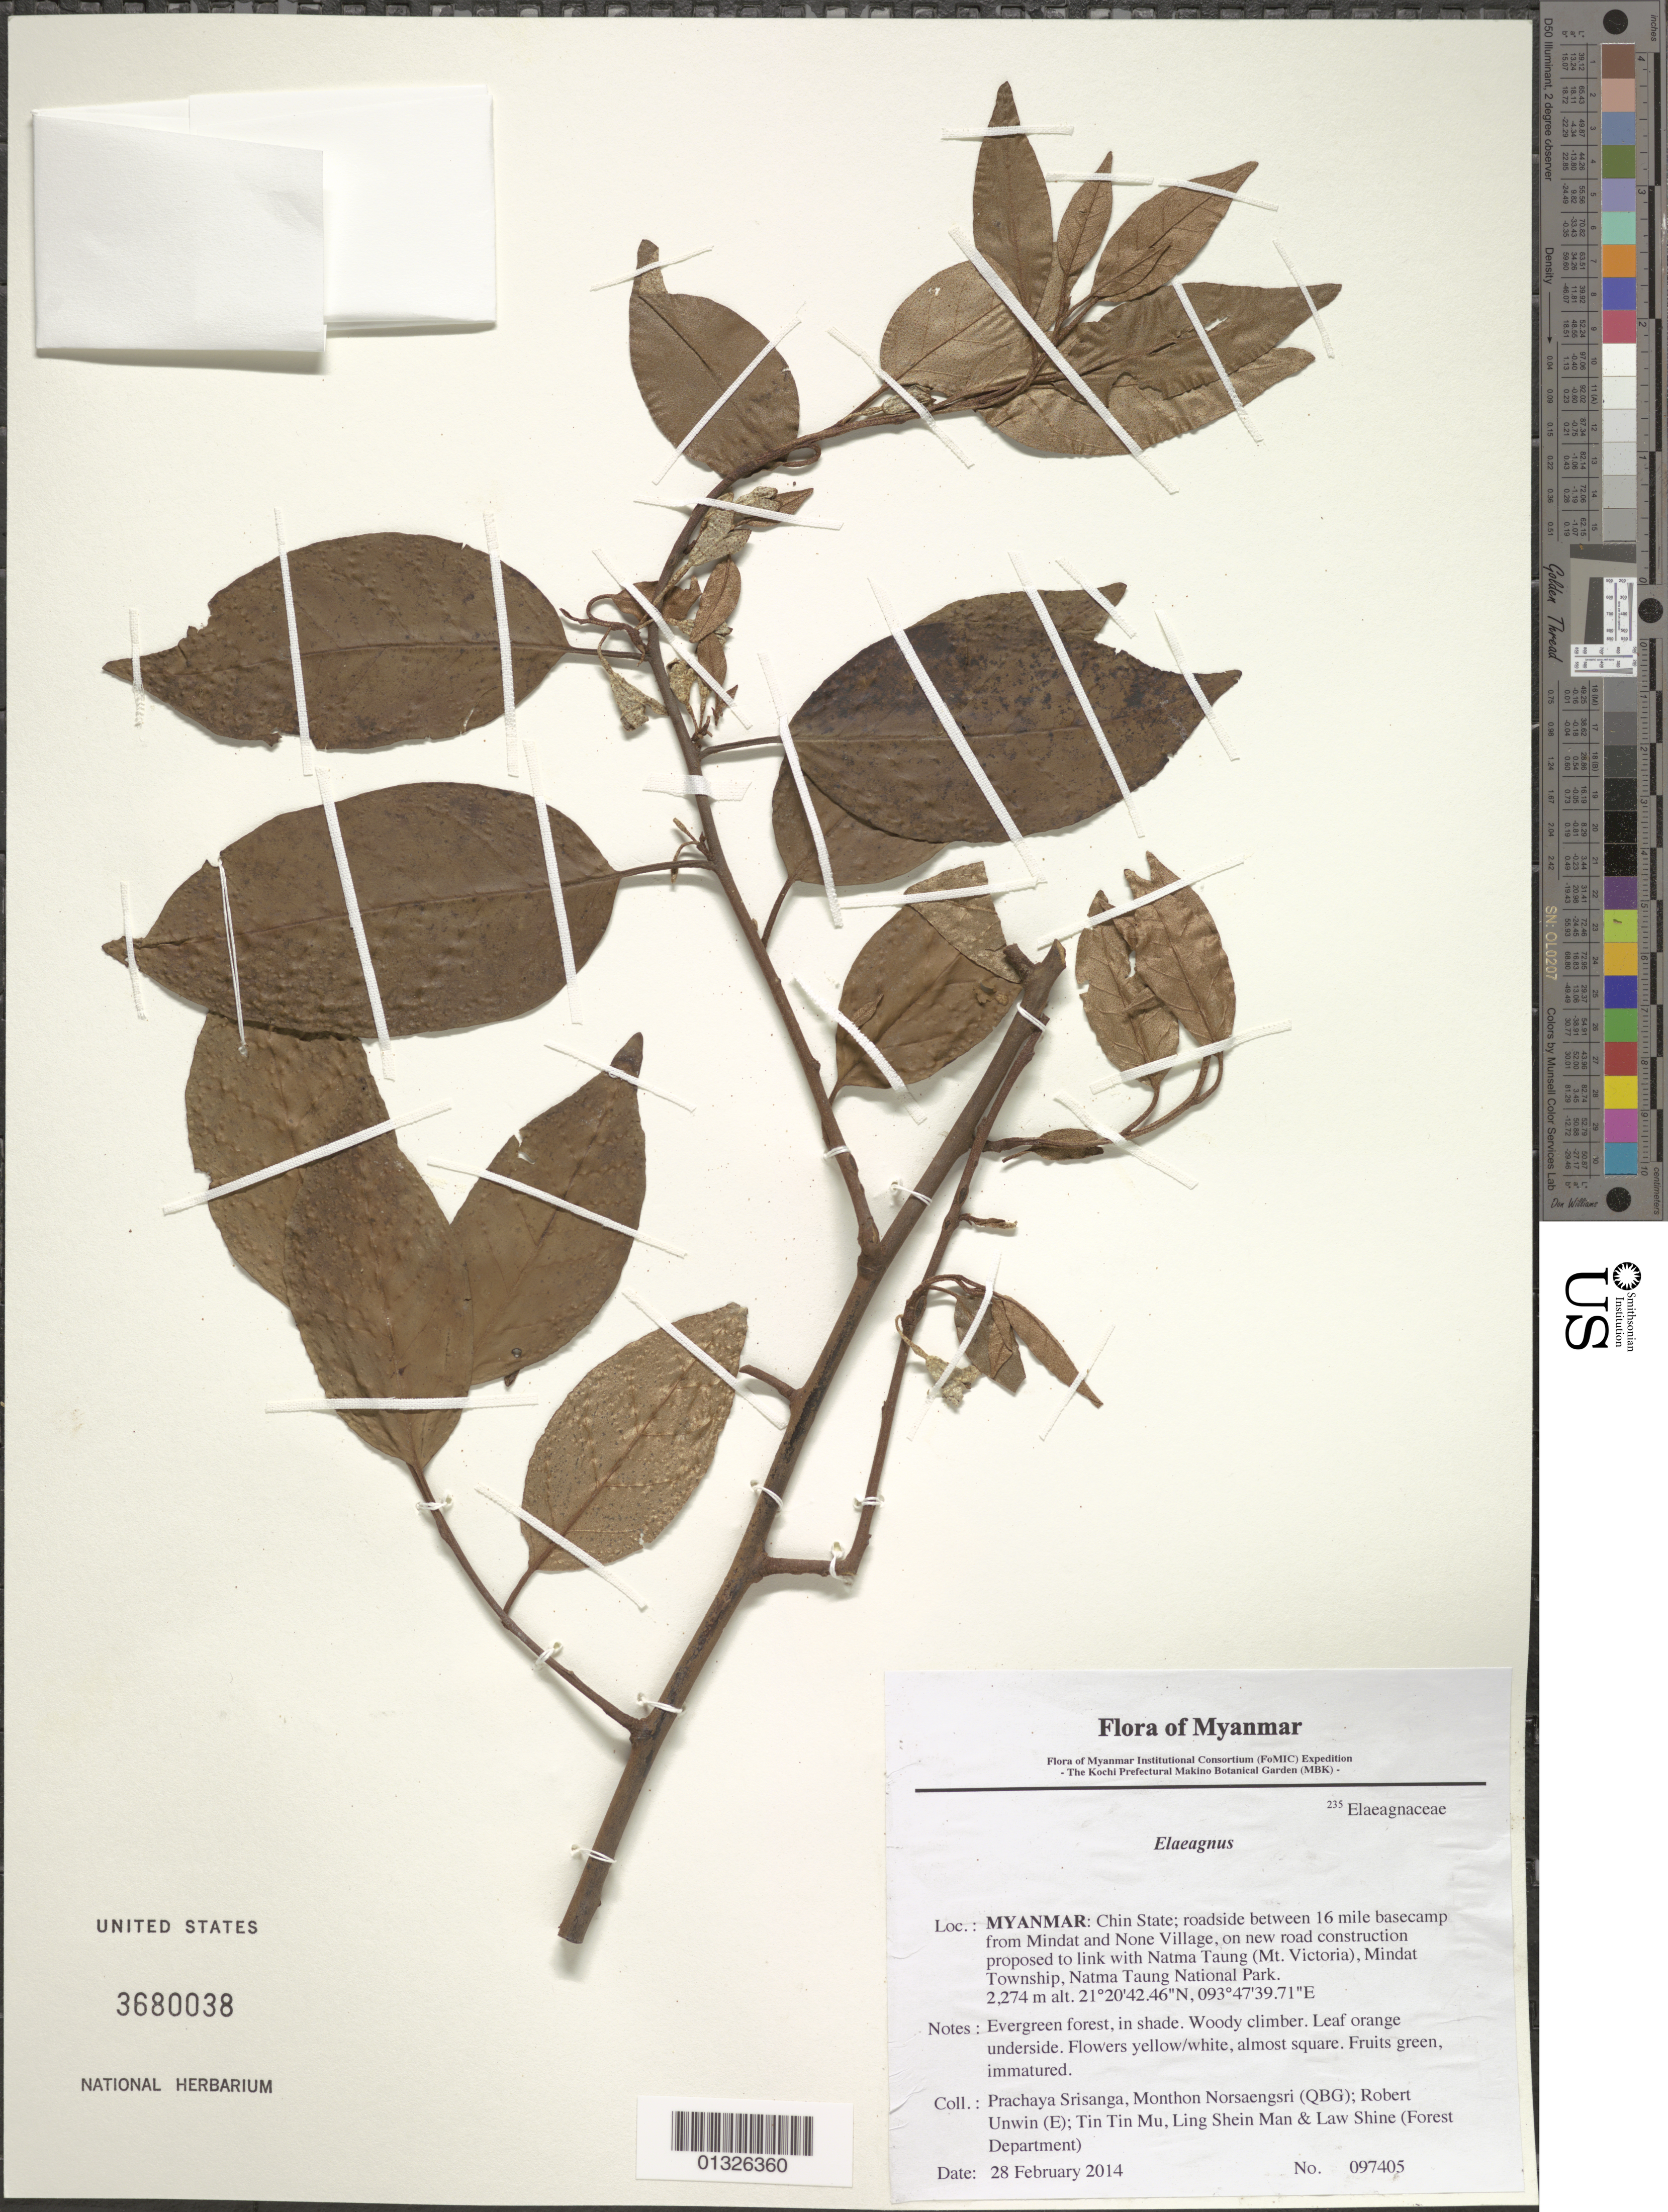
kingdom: Plantae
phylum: Tracheophyta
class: Magnoliopsida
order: Rosales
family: Elaeagnaceae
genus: Elaeagnus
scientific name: Elaeagnus sp.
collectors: P. Srisanga, M. Norsaengsri, R. Unwin, Tin Tin Mu, Ling Shein Man & L. Shine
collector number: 97405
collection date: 2014-02-28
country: Myanmar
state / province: Chin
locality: Roadside between 16 mile basecamp from Mindat and None Village, on new road construction proposed to link with Natma Taung (Mt. Victoria), Mindat Township, Natma Taung National Park.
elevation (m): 2274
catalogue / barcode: US 3680038